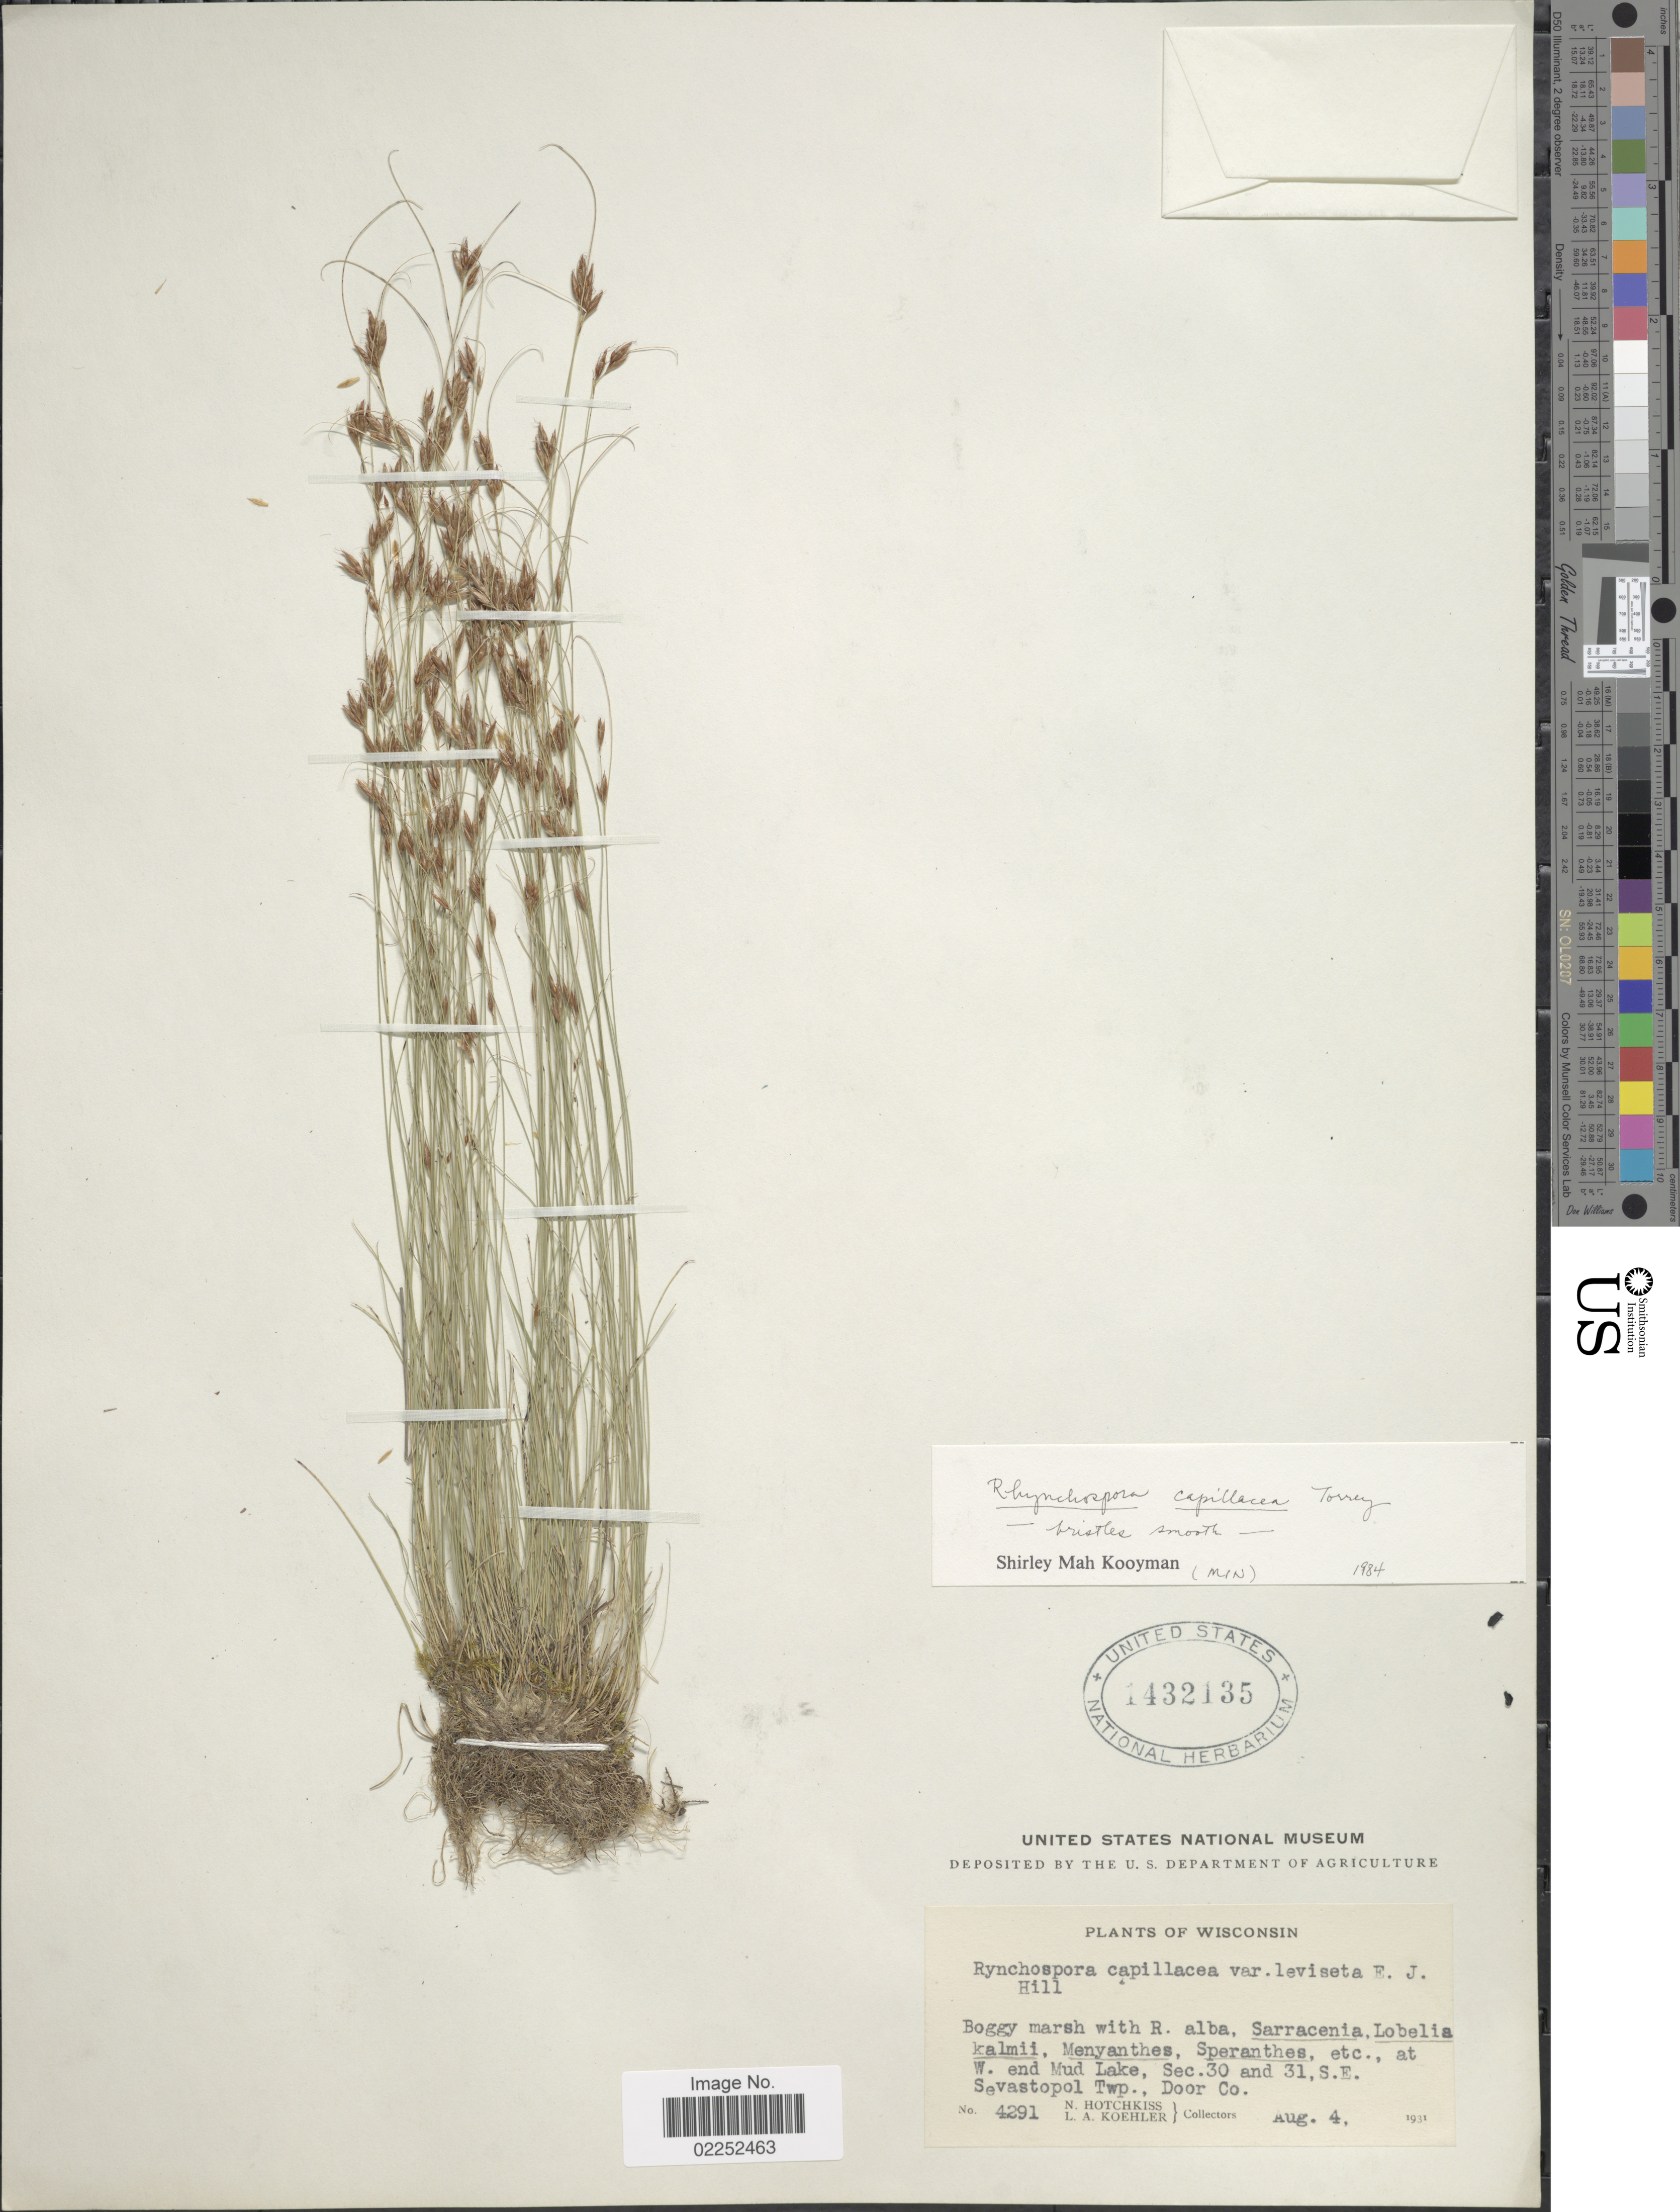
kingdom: Plantae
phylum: Tracheophyta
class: Liliopsida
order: Poales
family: Cyperaceae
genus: Rhynchospora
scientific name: Rhynchospora capillacea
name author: Torr.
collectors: N. Hotchkiss & L. Koehler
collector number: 4291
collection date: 1931-08-04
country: United States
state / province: Wisconsin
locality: At W. end Mud Lake, Sec. 30 and 31, S.E. Sevastopol Tp., Door Co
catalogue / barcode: US 1432135